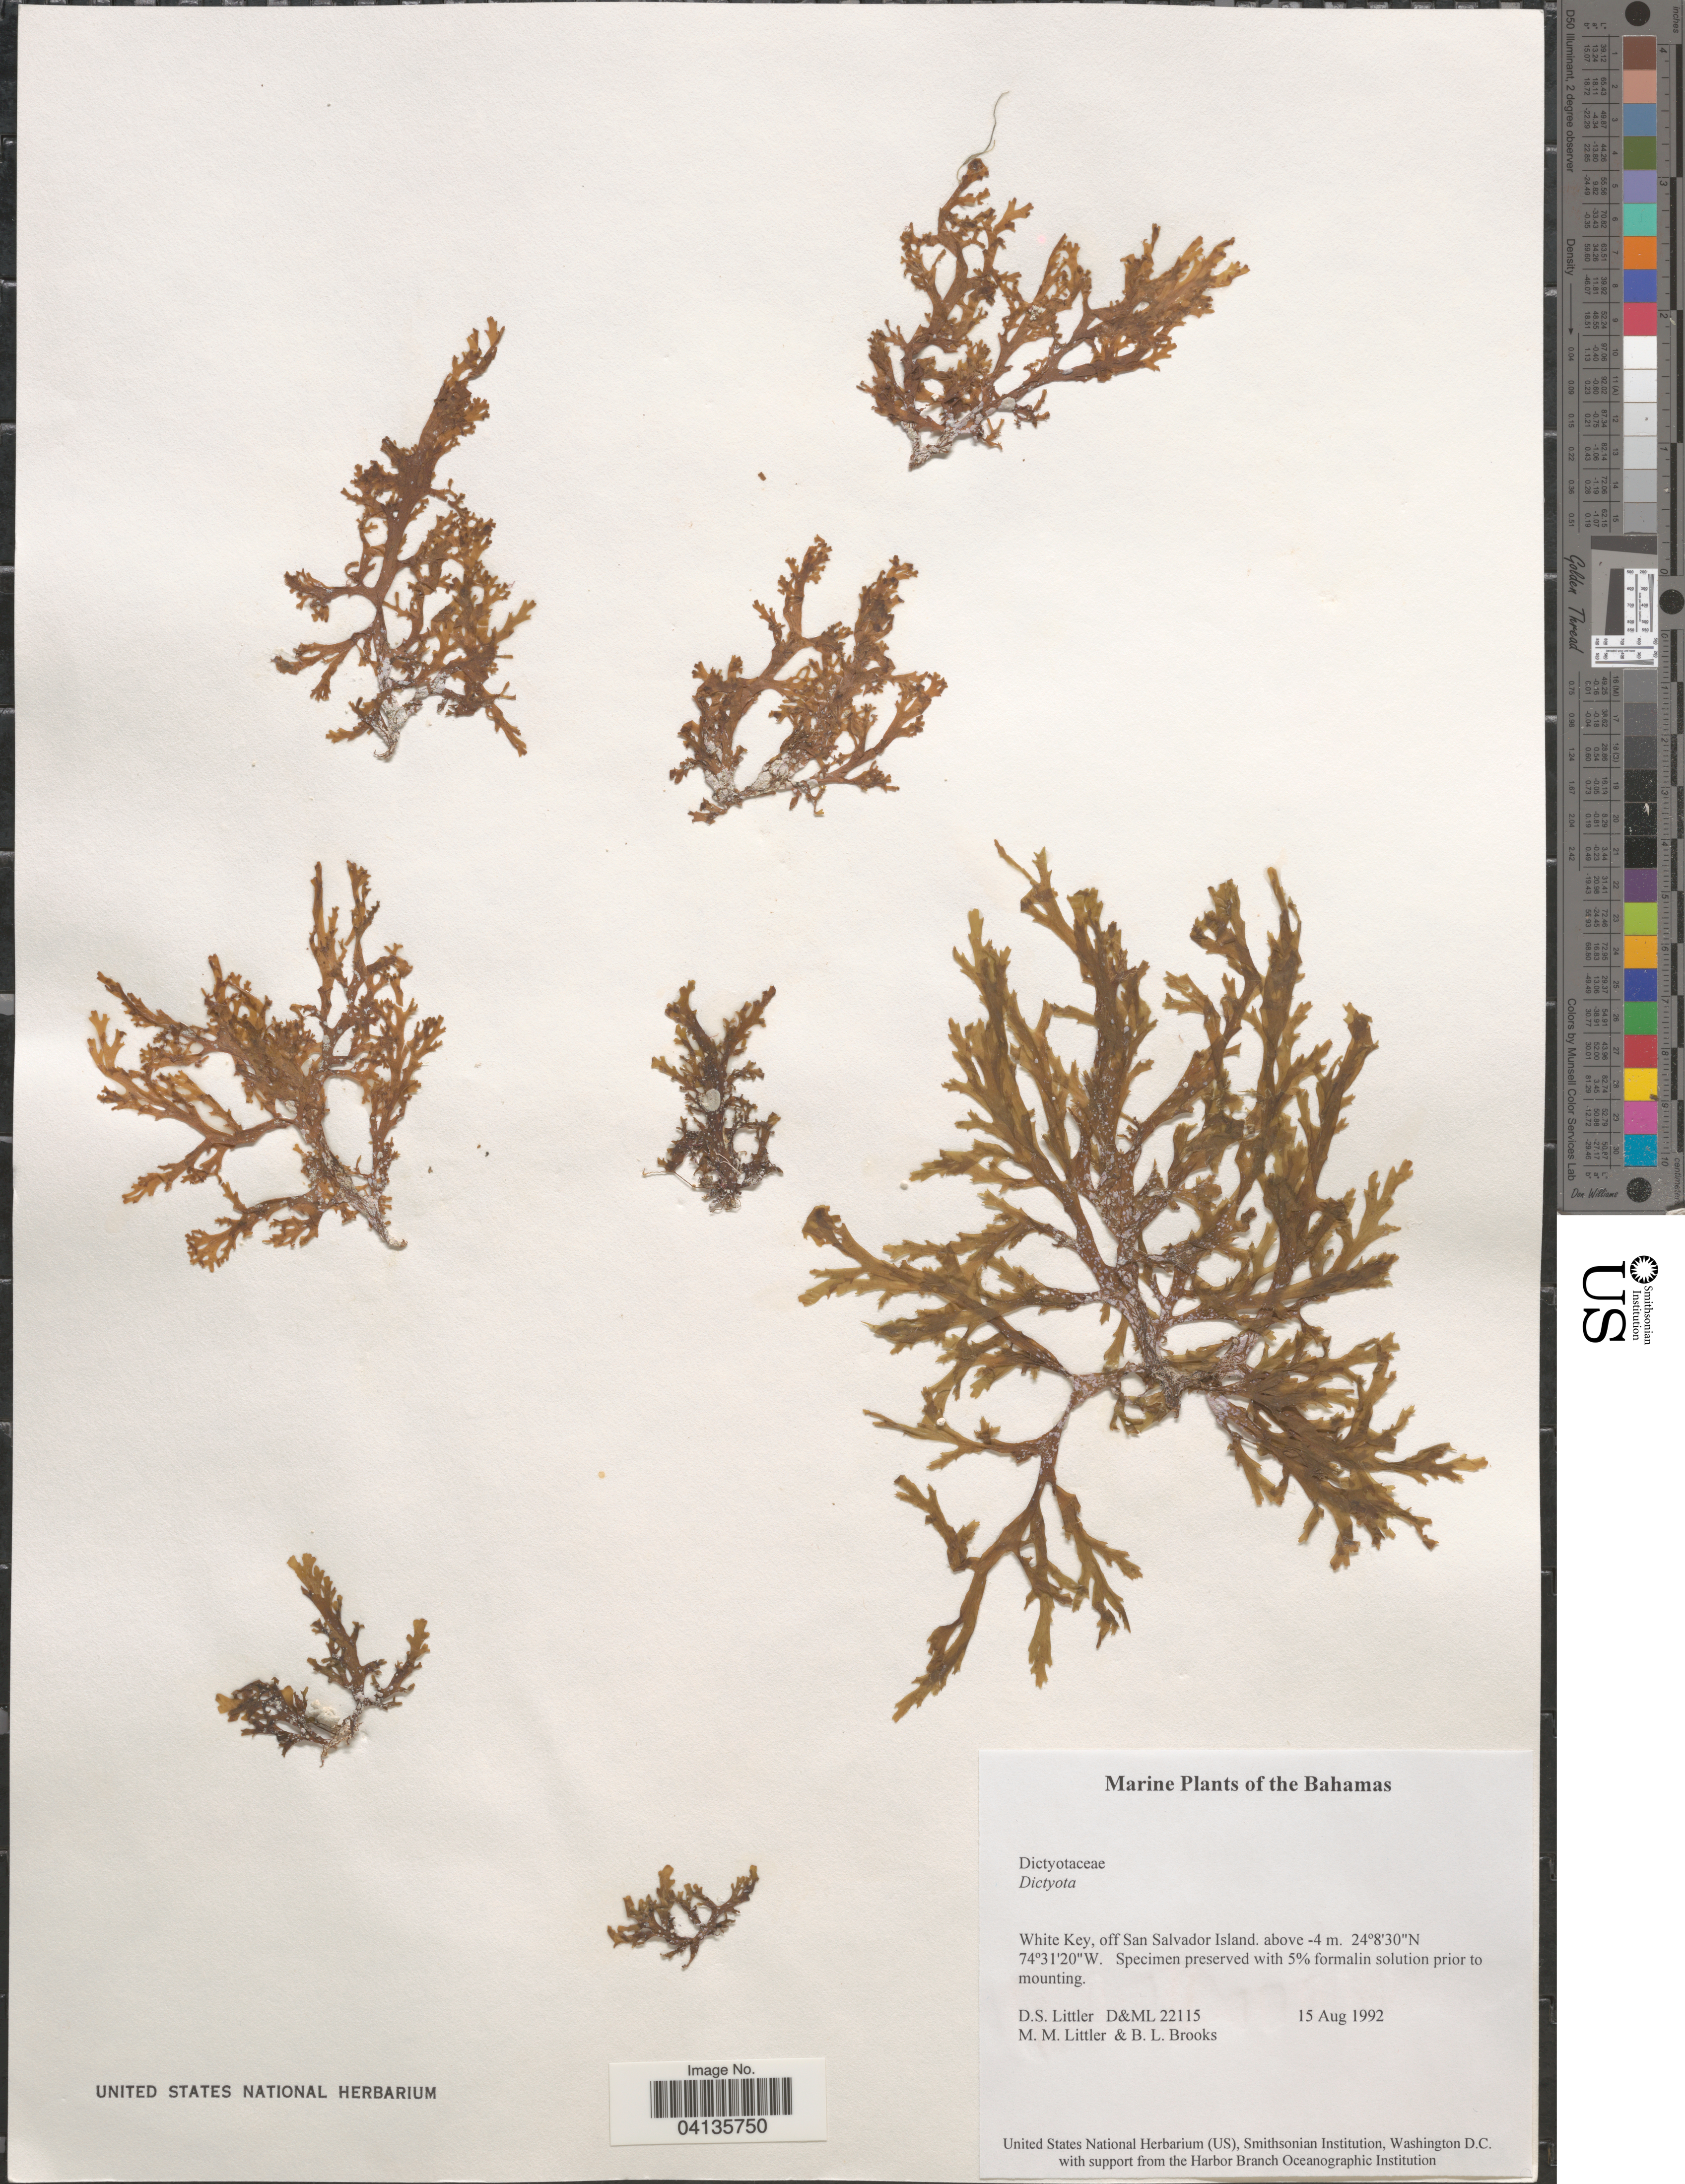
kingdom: Chromista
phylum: Ochrophyta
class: Phaeophyceae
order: Dictyotales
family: Dictyotaceae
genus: Dictyota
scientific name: Dictyota sp.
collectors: D. S. Littler & B. Brooks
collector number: D&ML22115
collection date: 1992-08-15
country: Bahamas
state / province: San Salvador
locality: White Key, off San Salvador Island.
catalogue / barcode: US 238554